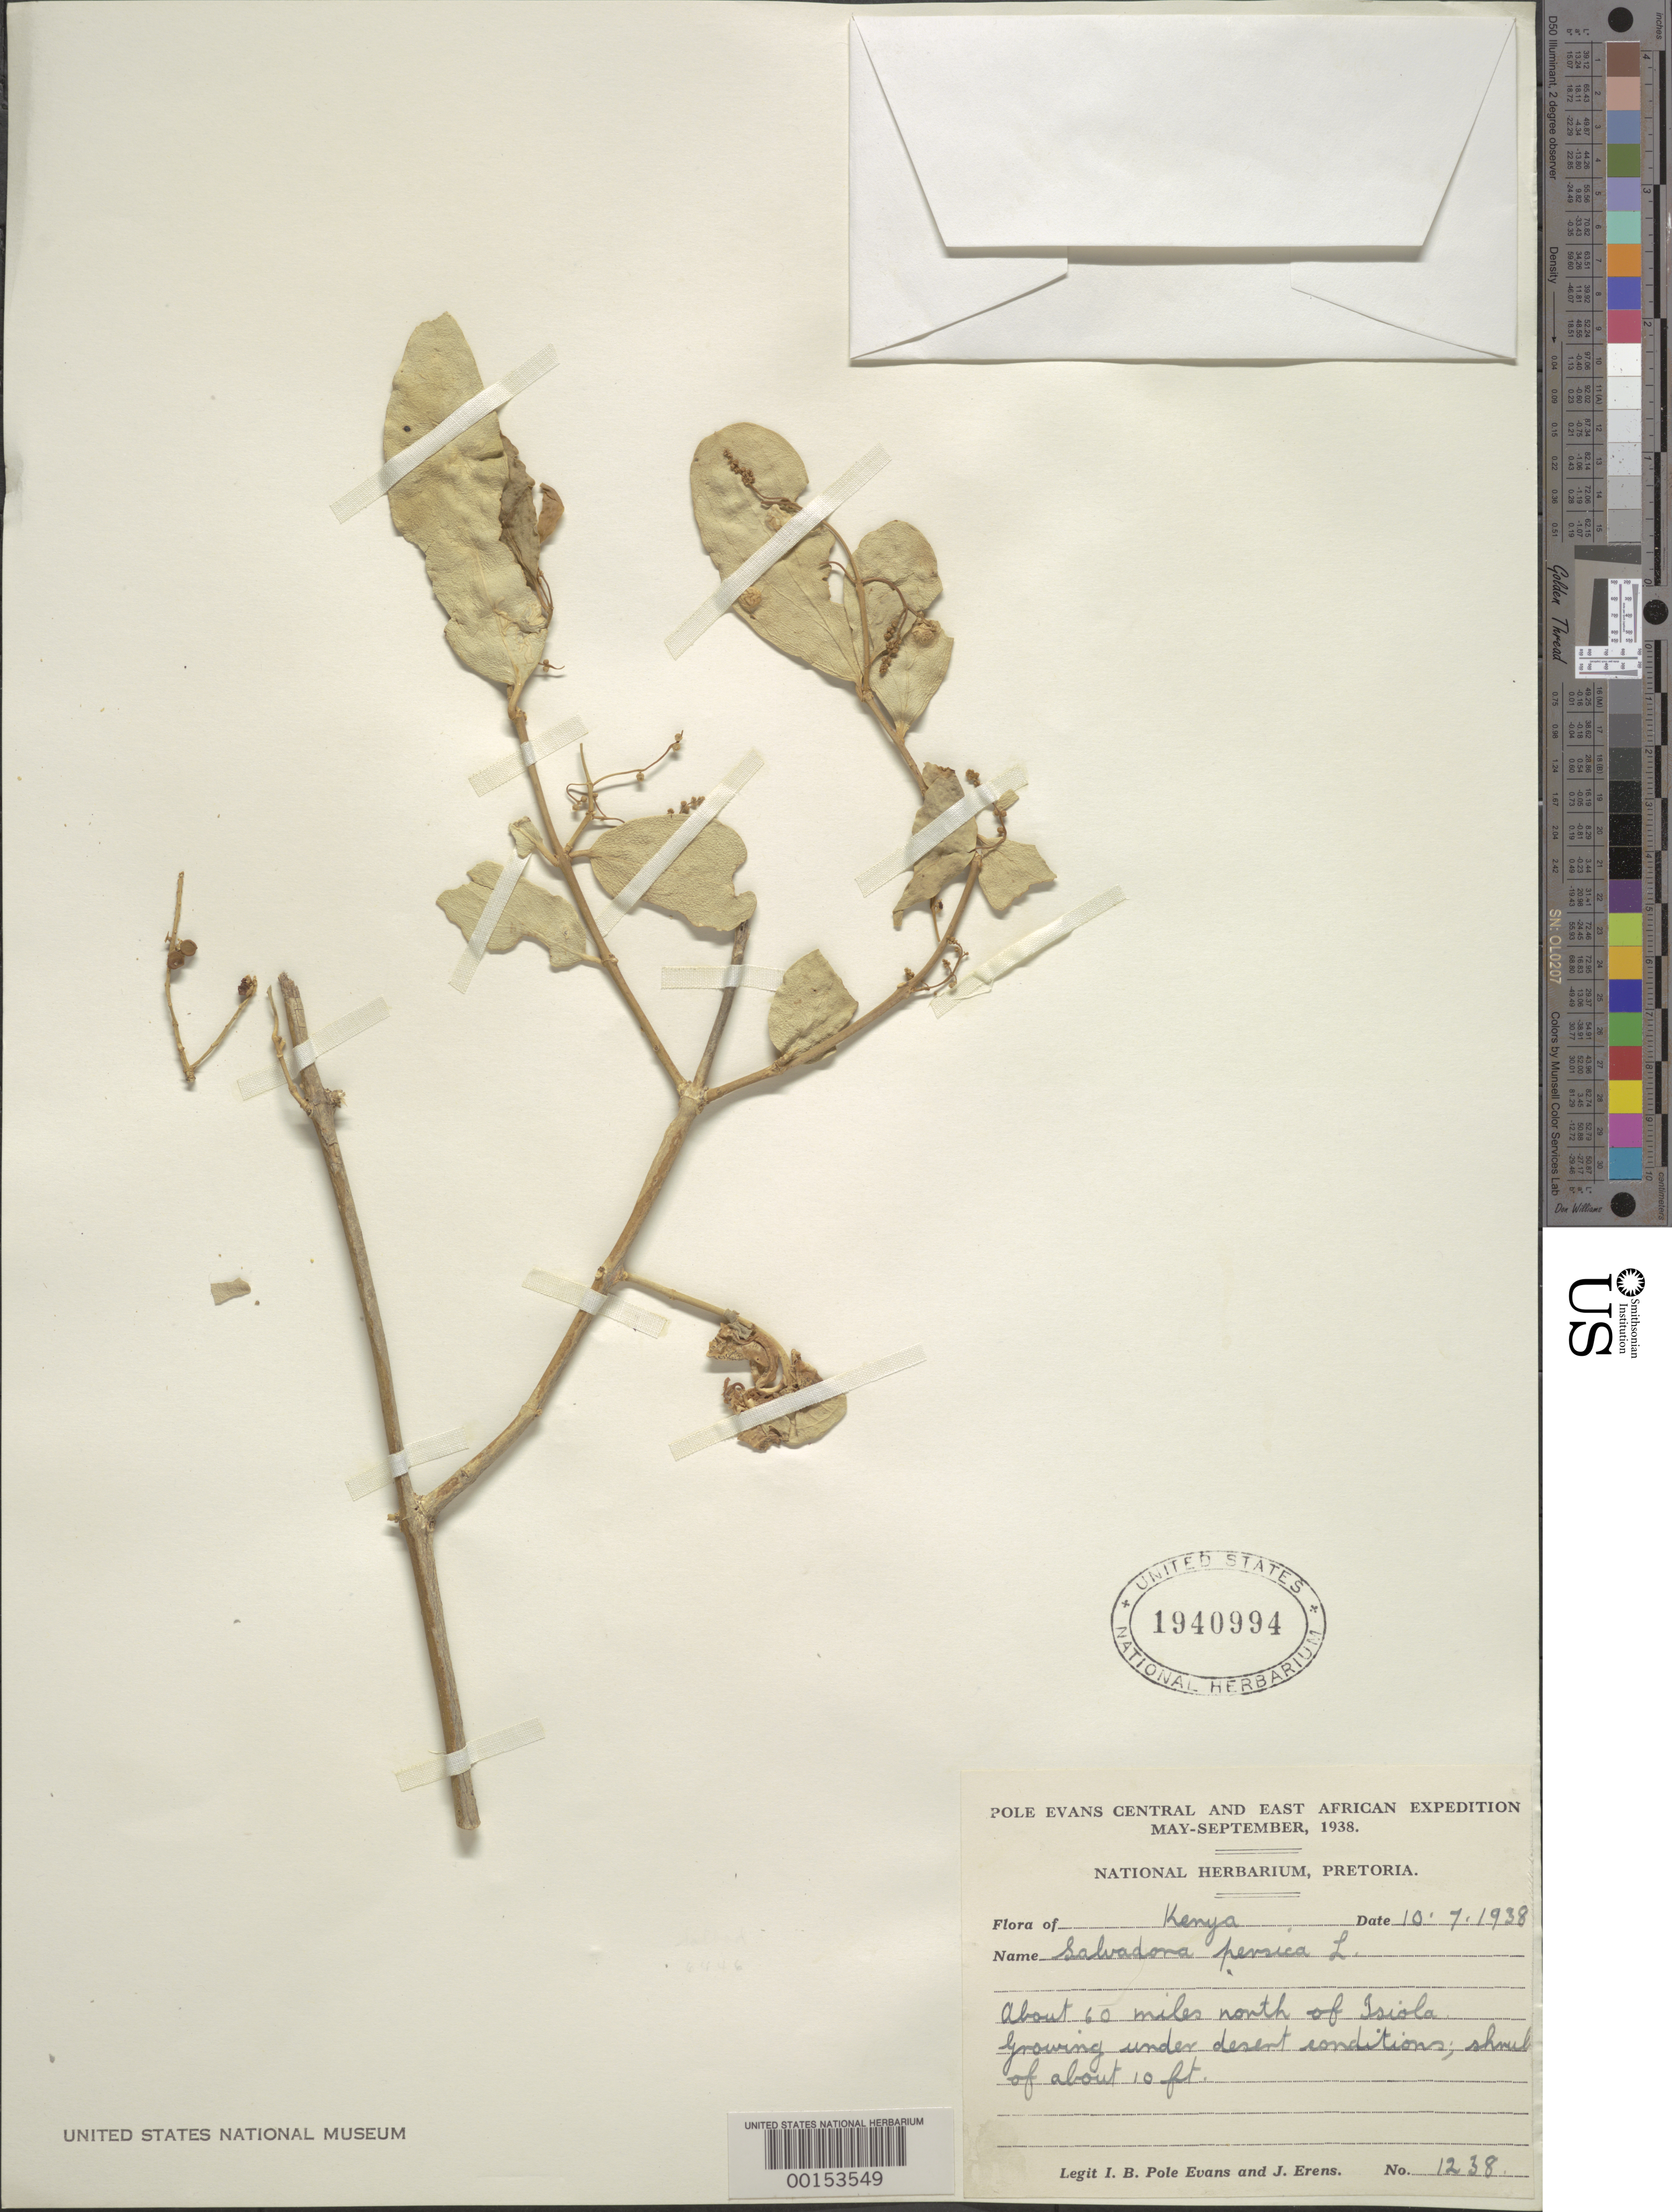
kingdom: Plantae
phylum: Tracheophyta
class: Magnoliopsida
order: Brassicales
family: Salvadoraceae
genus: Salvadora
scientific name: Salvadora persica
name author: L.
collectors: I. B. Pole-Evans & J. Erens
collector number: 1238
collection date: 1938-07-10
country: Kenya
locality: About 60 miles north of Isiola.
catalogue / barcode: US 1940994